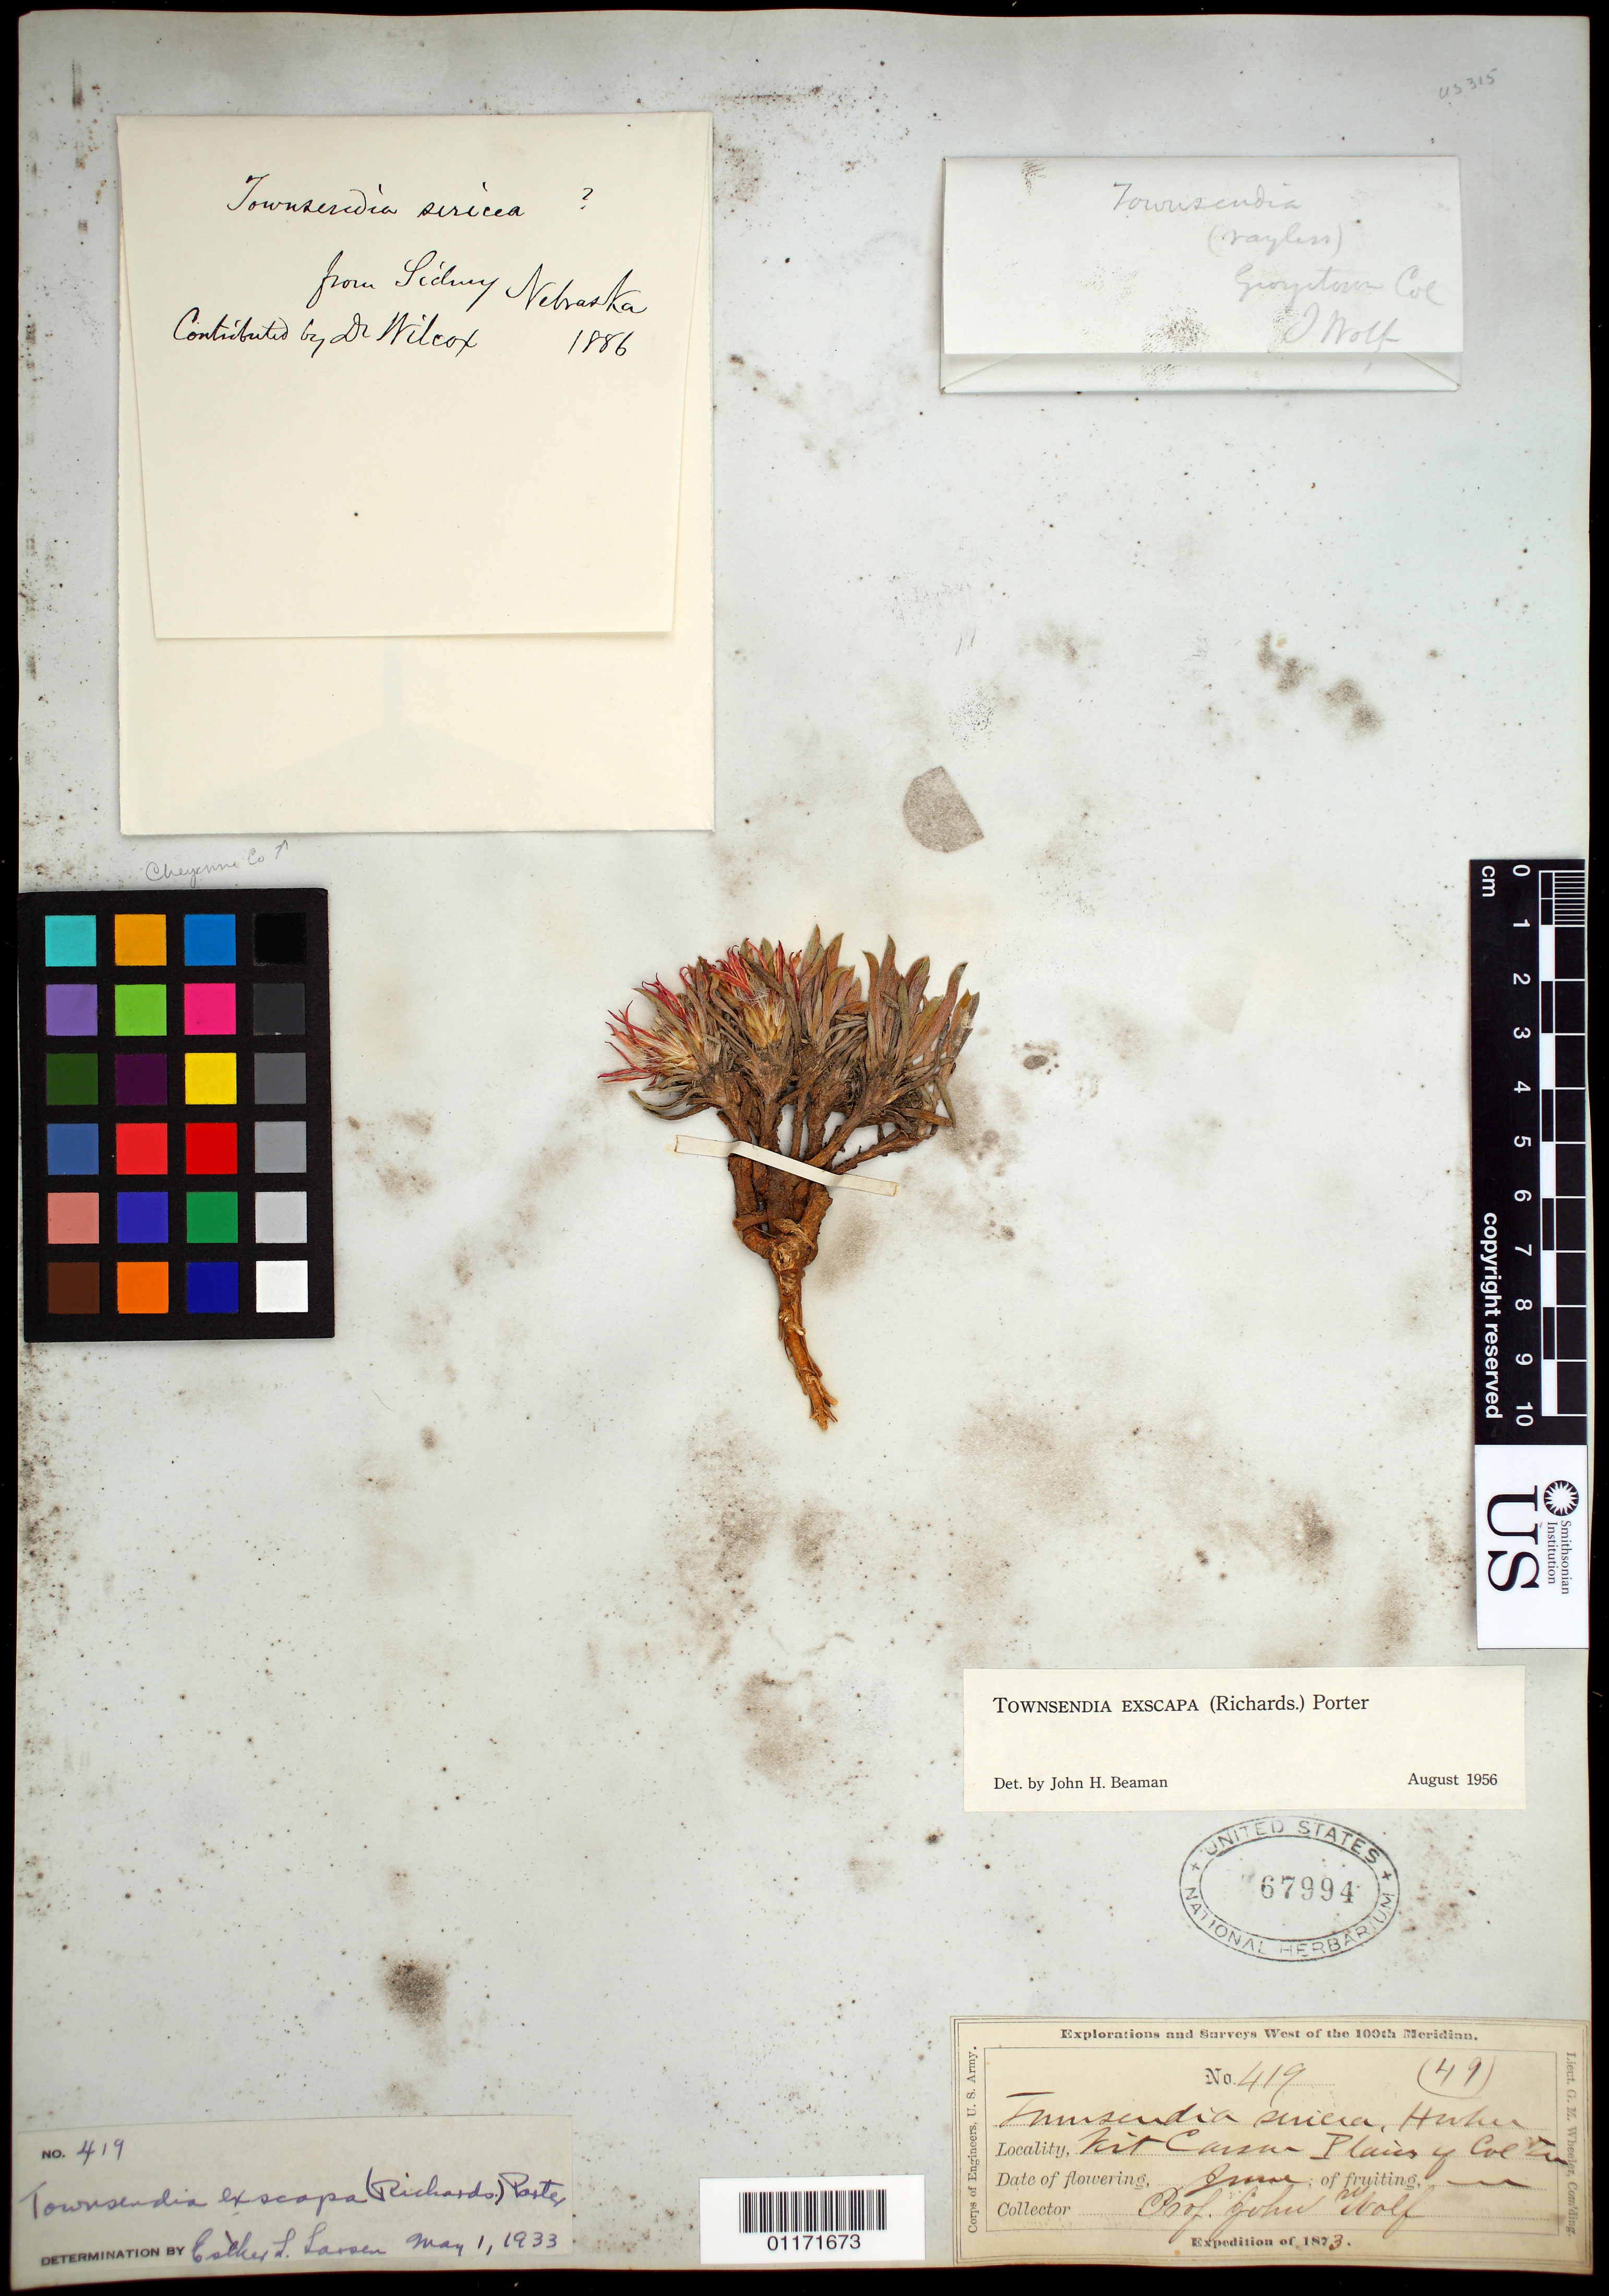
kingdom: Plantae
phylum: Tracheophyta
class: Magnoliopsida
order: Asterales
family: Asteraceae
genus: Townsendia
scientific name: Townsendia exscapa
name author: (Richardson) Porter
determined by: Beaman, J. H., Curator (MSC), Michigan State University (UNITED STATES)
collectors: J. Wolf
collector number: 419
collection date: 1873-06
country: United States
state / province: Colorado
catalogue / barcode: US 67994